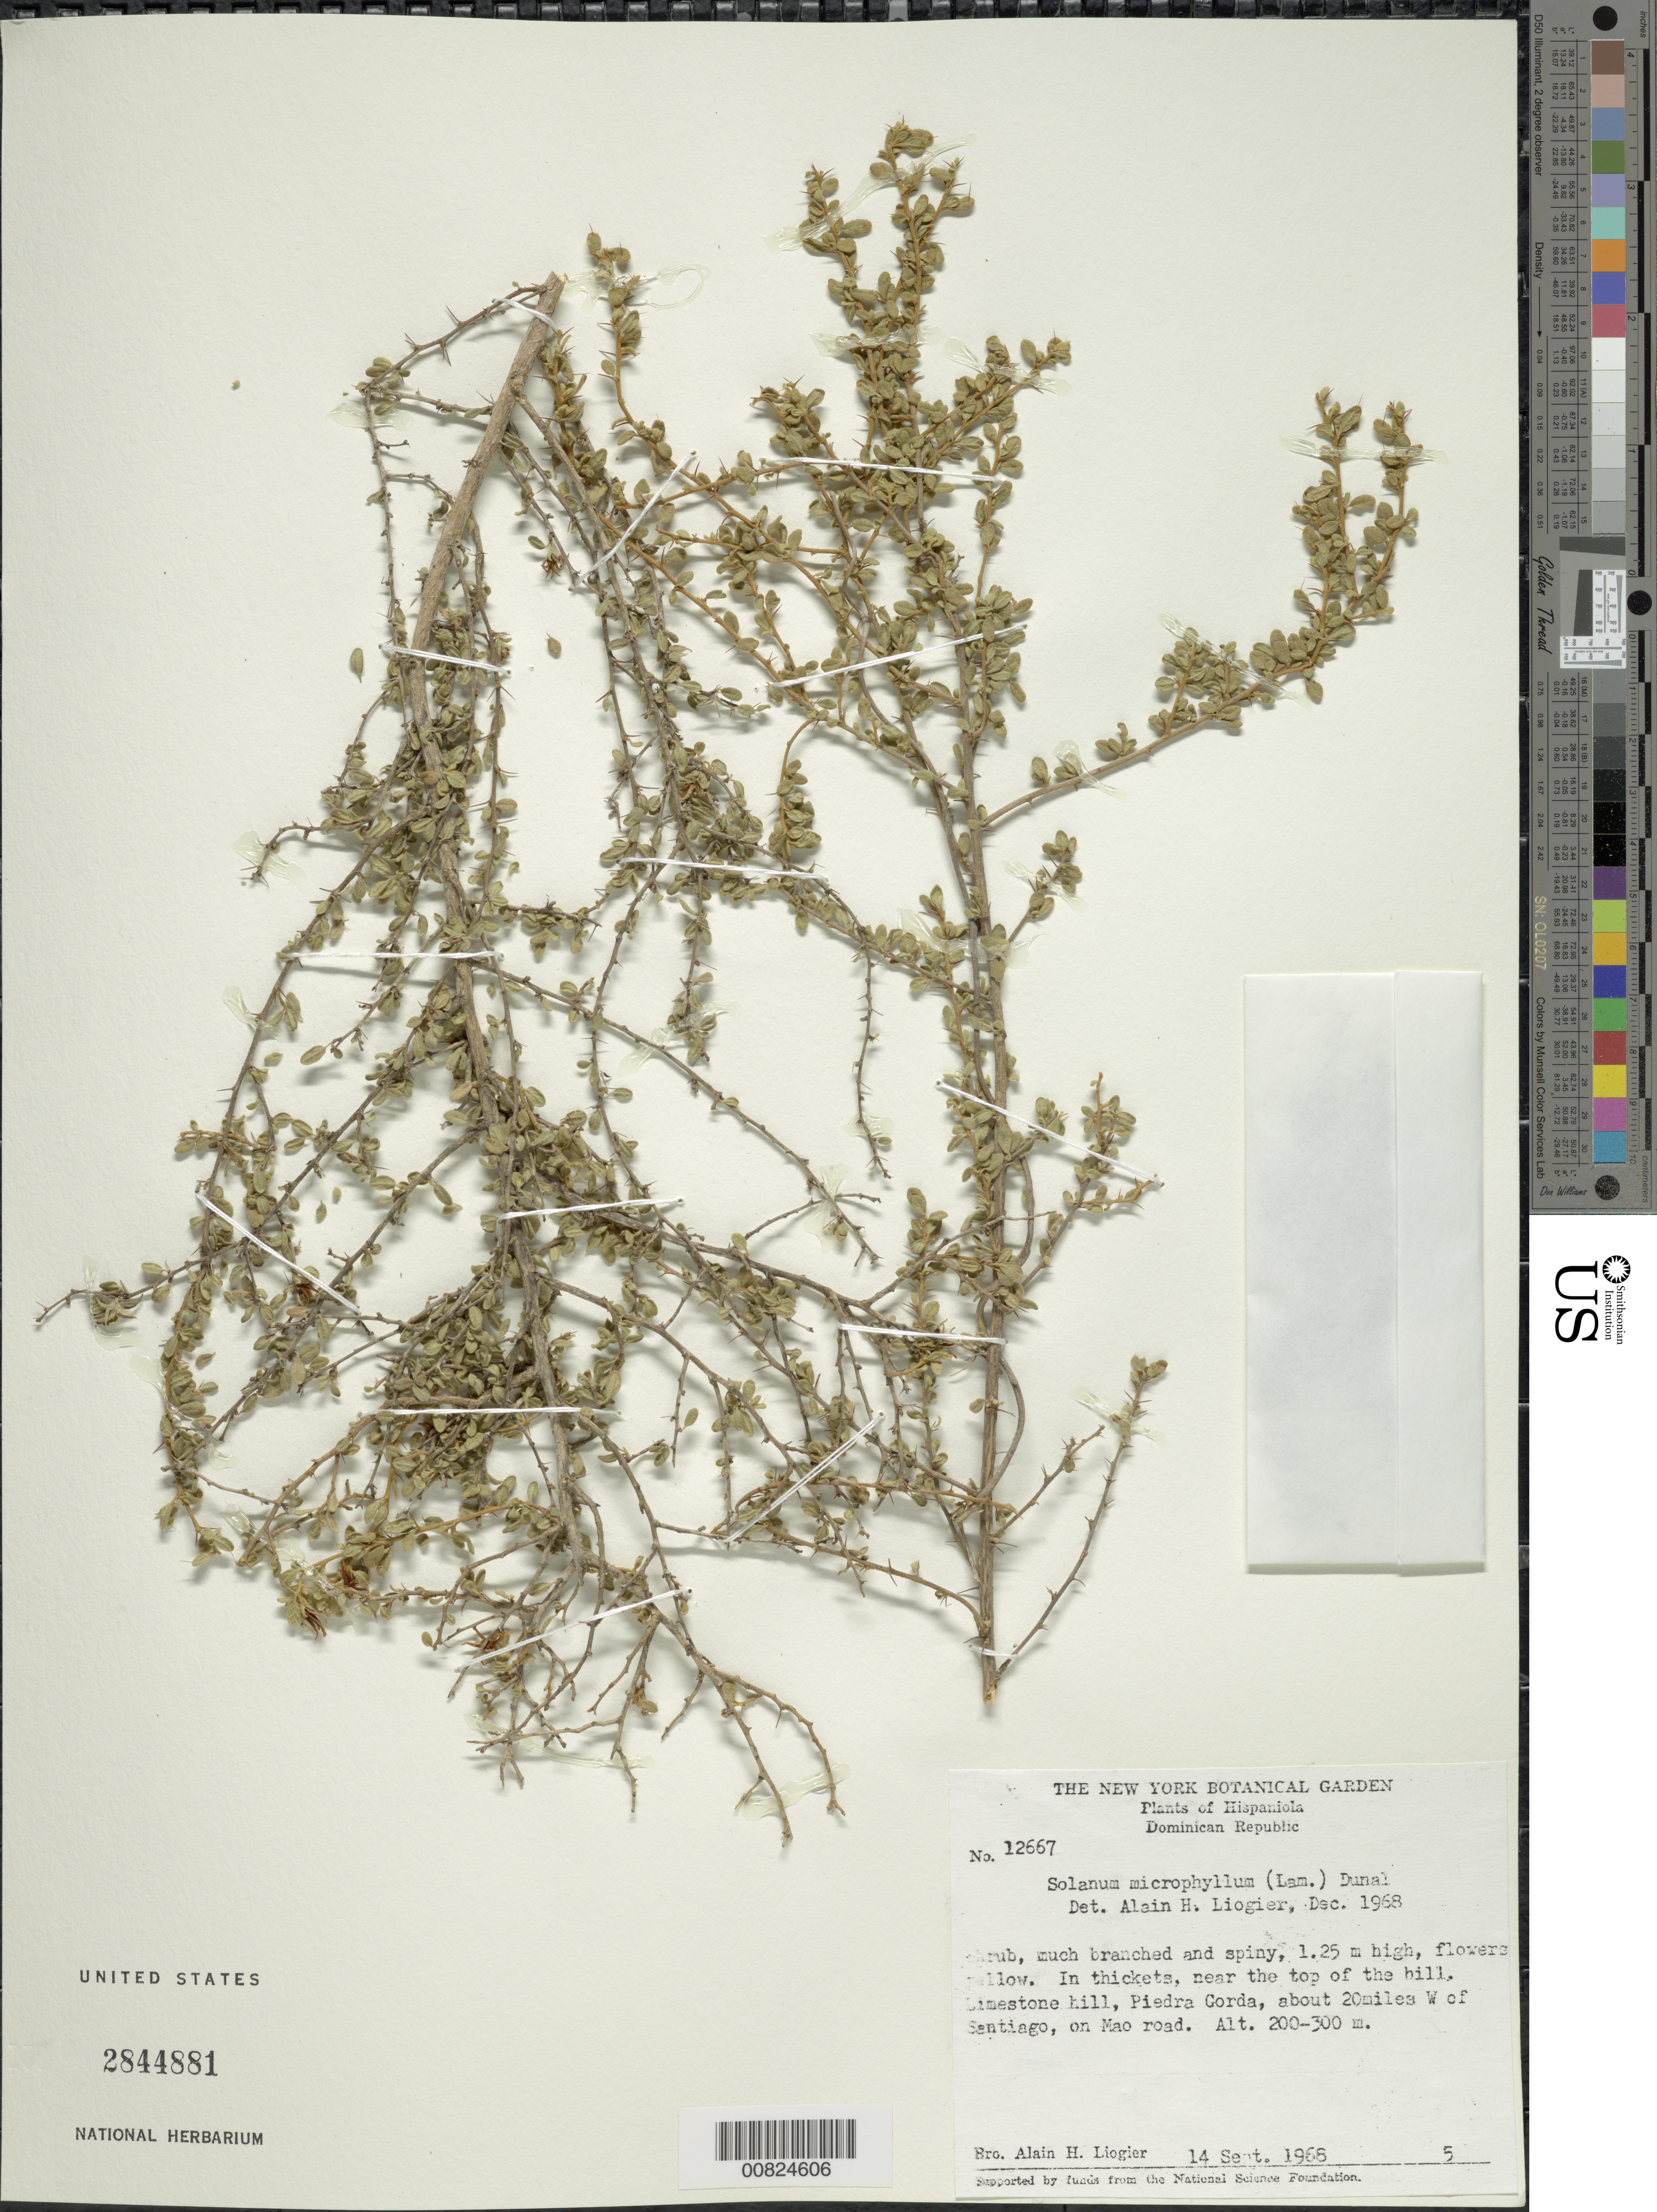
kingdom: Plantae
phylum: Tracheophyta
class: Magnoliopsida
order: Solanales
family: Solanaceae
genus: Solanum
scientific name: Solanum microphyllum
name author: Hawkes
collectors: A. H. Liogier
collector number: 12667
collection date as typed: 14 Sep 1968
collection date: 1968-09-14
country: Dominican Republic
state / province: Santiago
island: Hispaniola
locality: Piedra Gorda, about 20 miles W of Santiago, on Mao Road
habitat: In thickets, near top of limestone hill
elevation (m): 200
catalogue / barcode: US 2844881